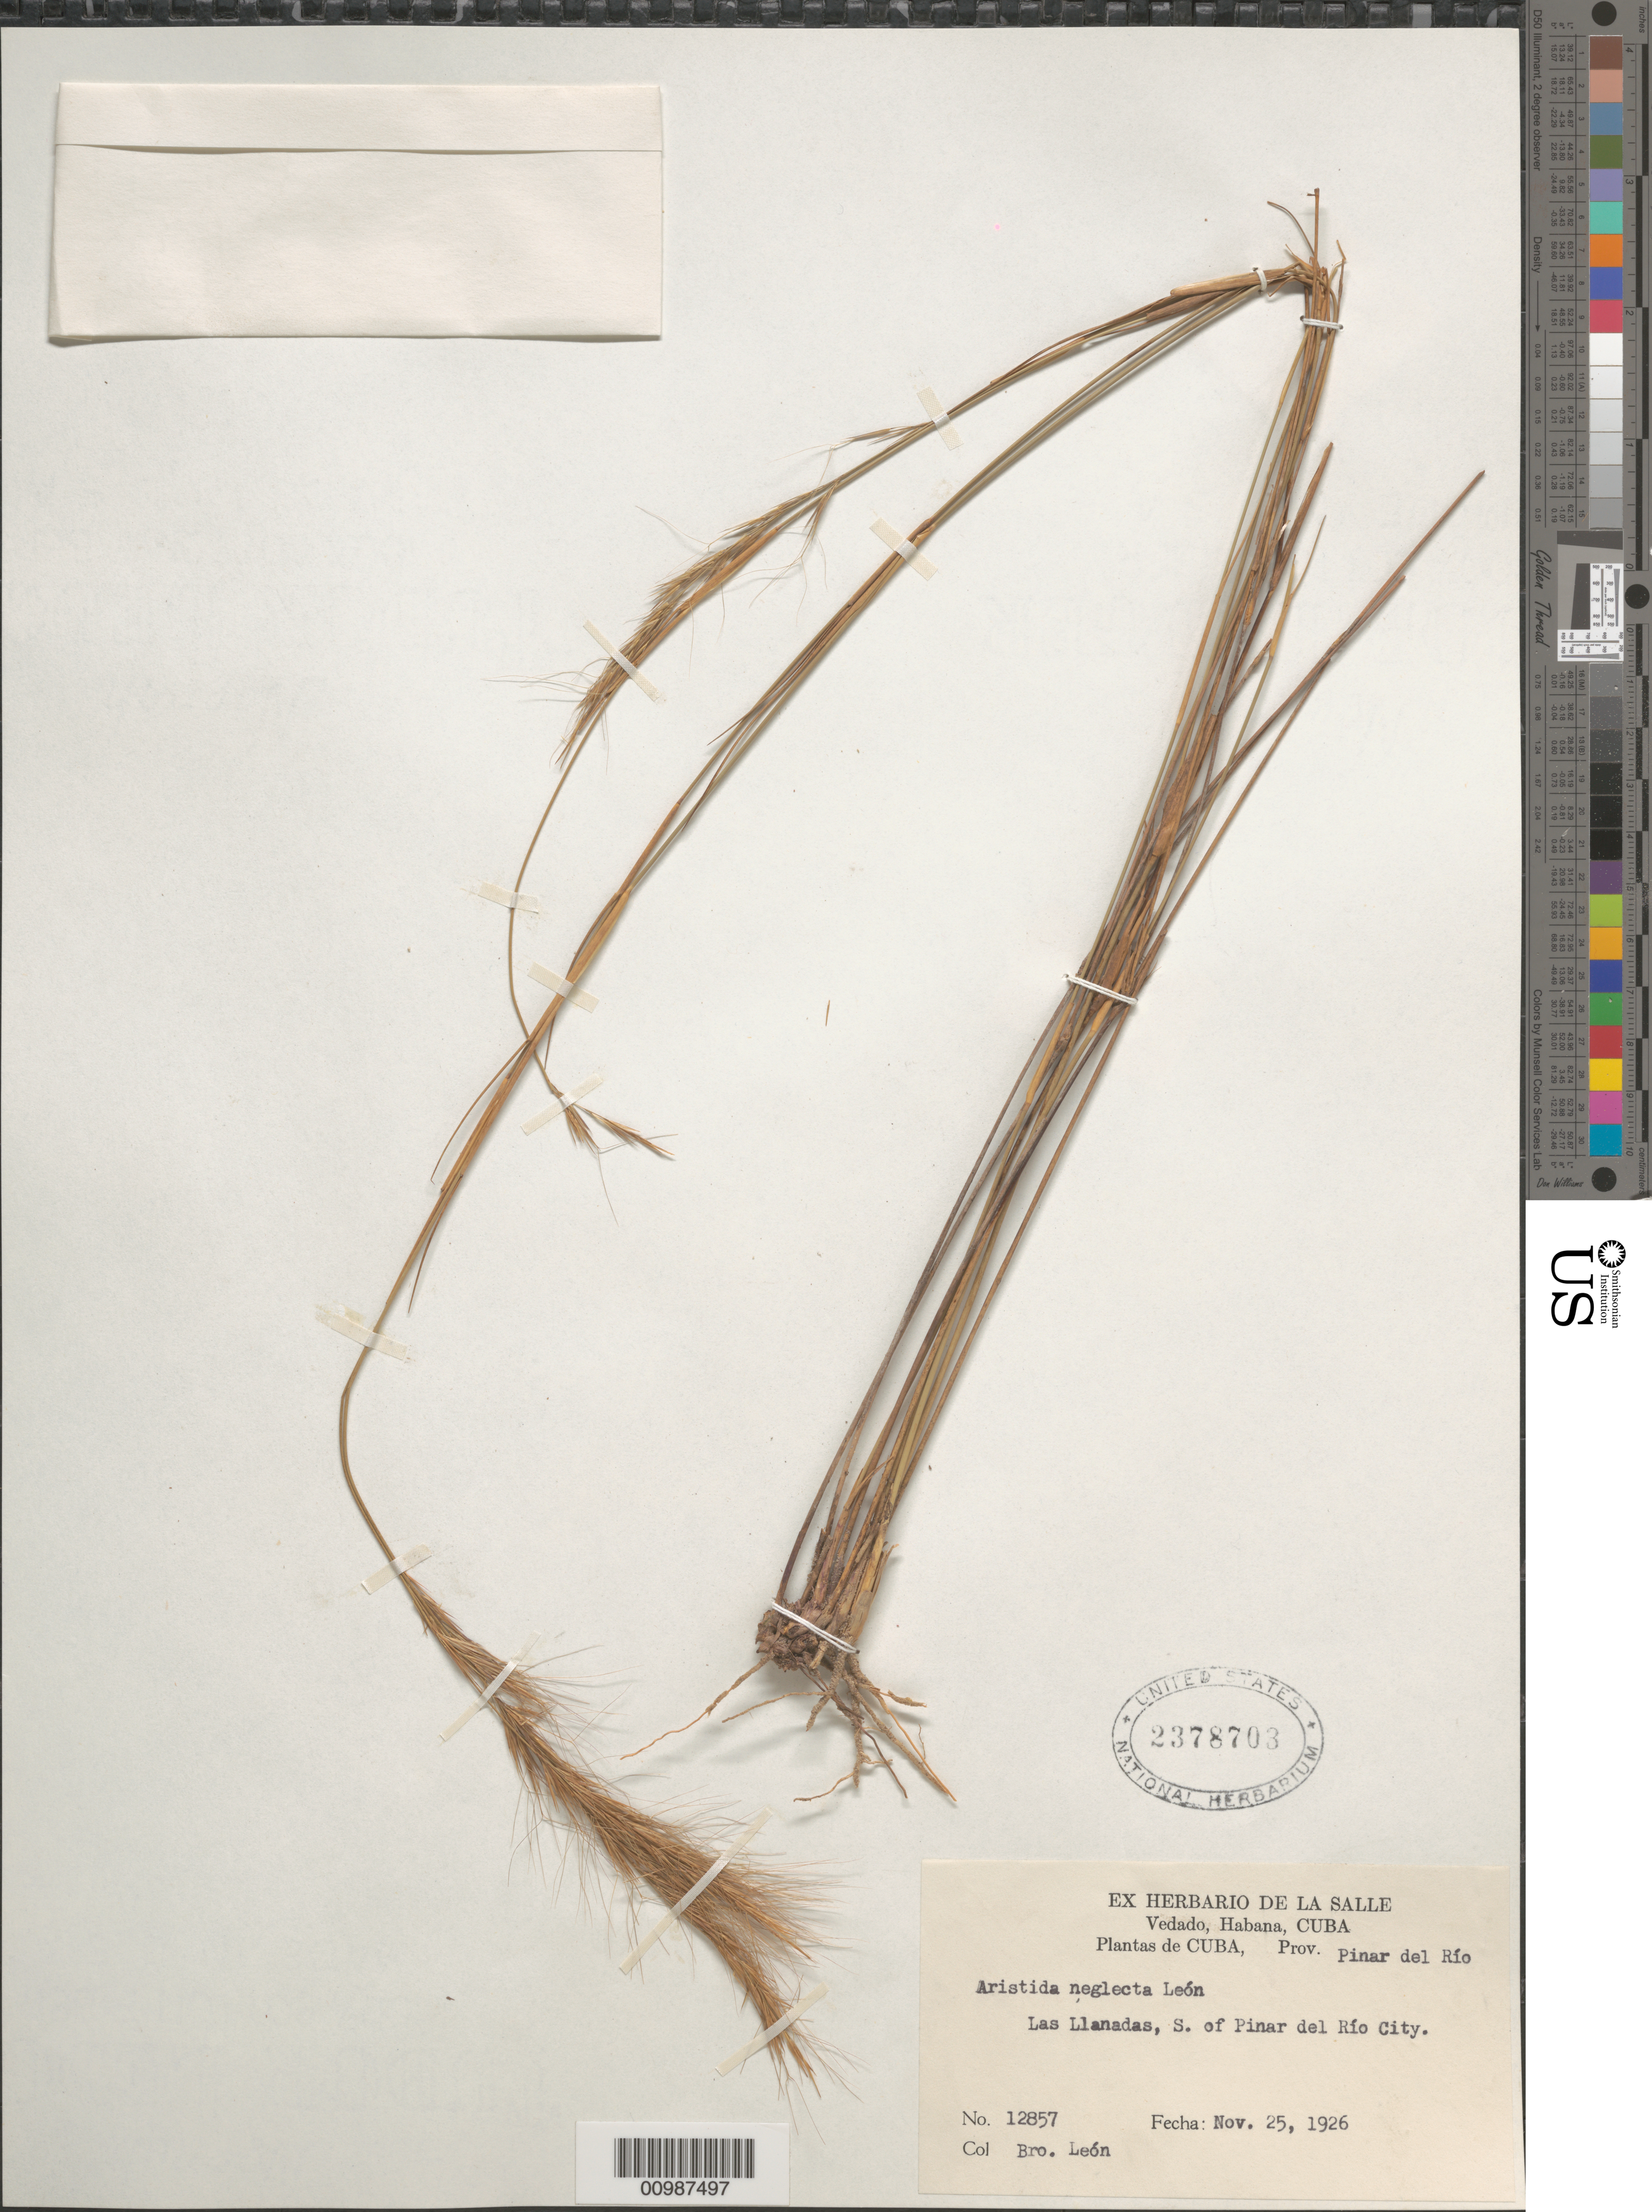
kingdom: Plantae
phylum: Tracheophyta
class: Liliopsida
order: Poales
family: Poaceae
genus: Aristida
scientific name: Aristida neglecta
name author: León ex Hitchc.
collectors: Bro. León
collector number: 12857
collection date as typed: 25 Nov 1926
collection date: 1926-11-25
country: Cuba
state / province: Pinar del Rio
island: Cuba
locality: Las Llanadas, S of Pinar del Rio City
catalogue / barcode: US 2378703